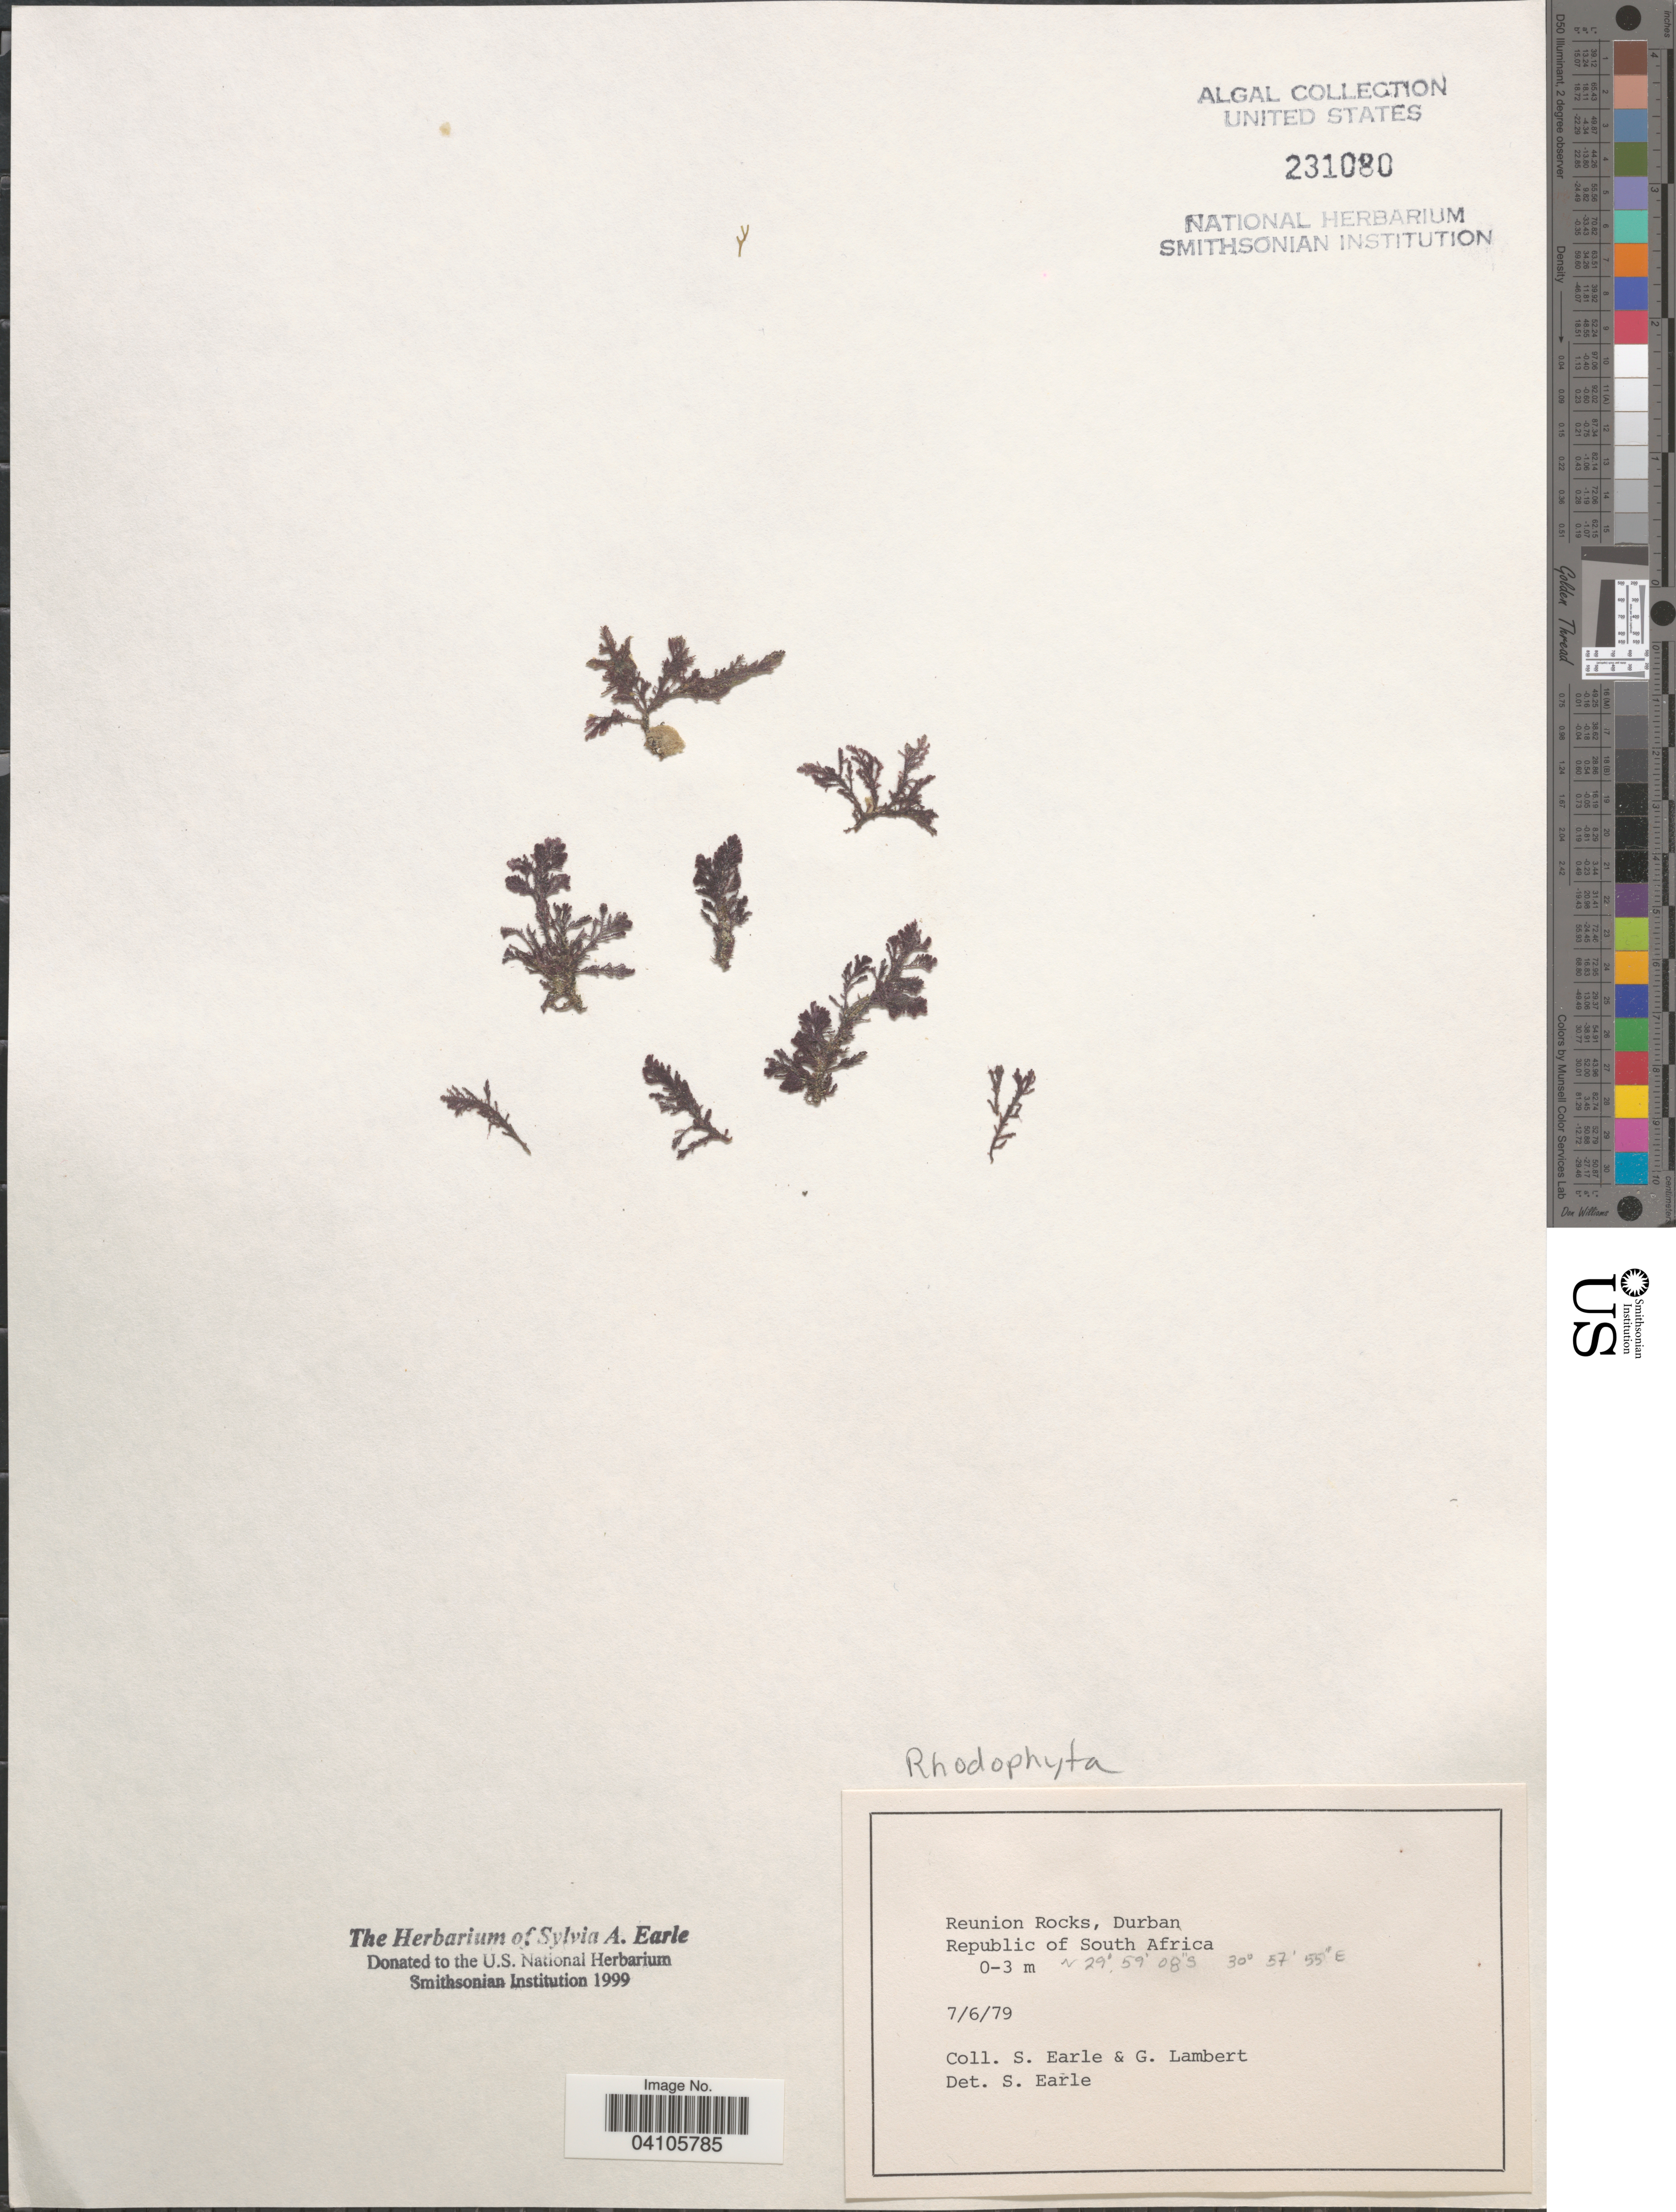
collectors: S. A. Earle & G. Lambert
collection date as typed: Transcribed d/m/y: 7/6/79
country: South Africa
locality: Reunion Rocks, Durban. Republic of South Africa.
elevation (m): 0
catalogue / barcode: US 231080